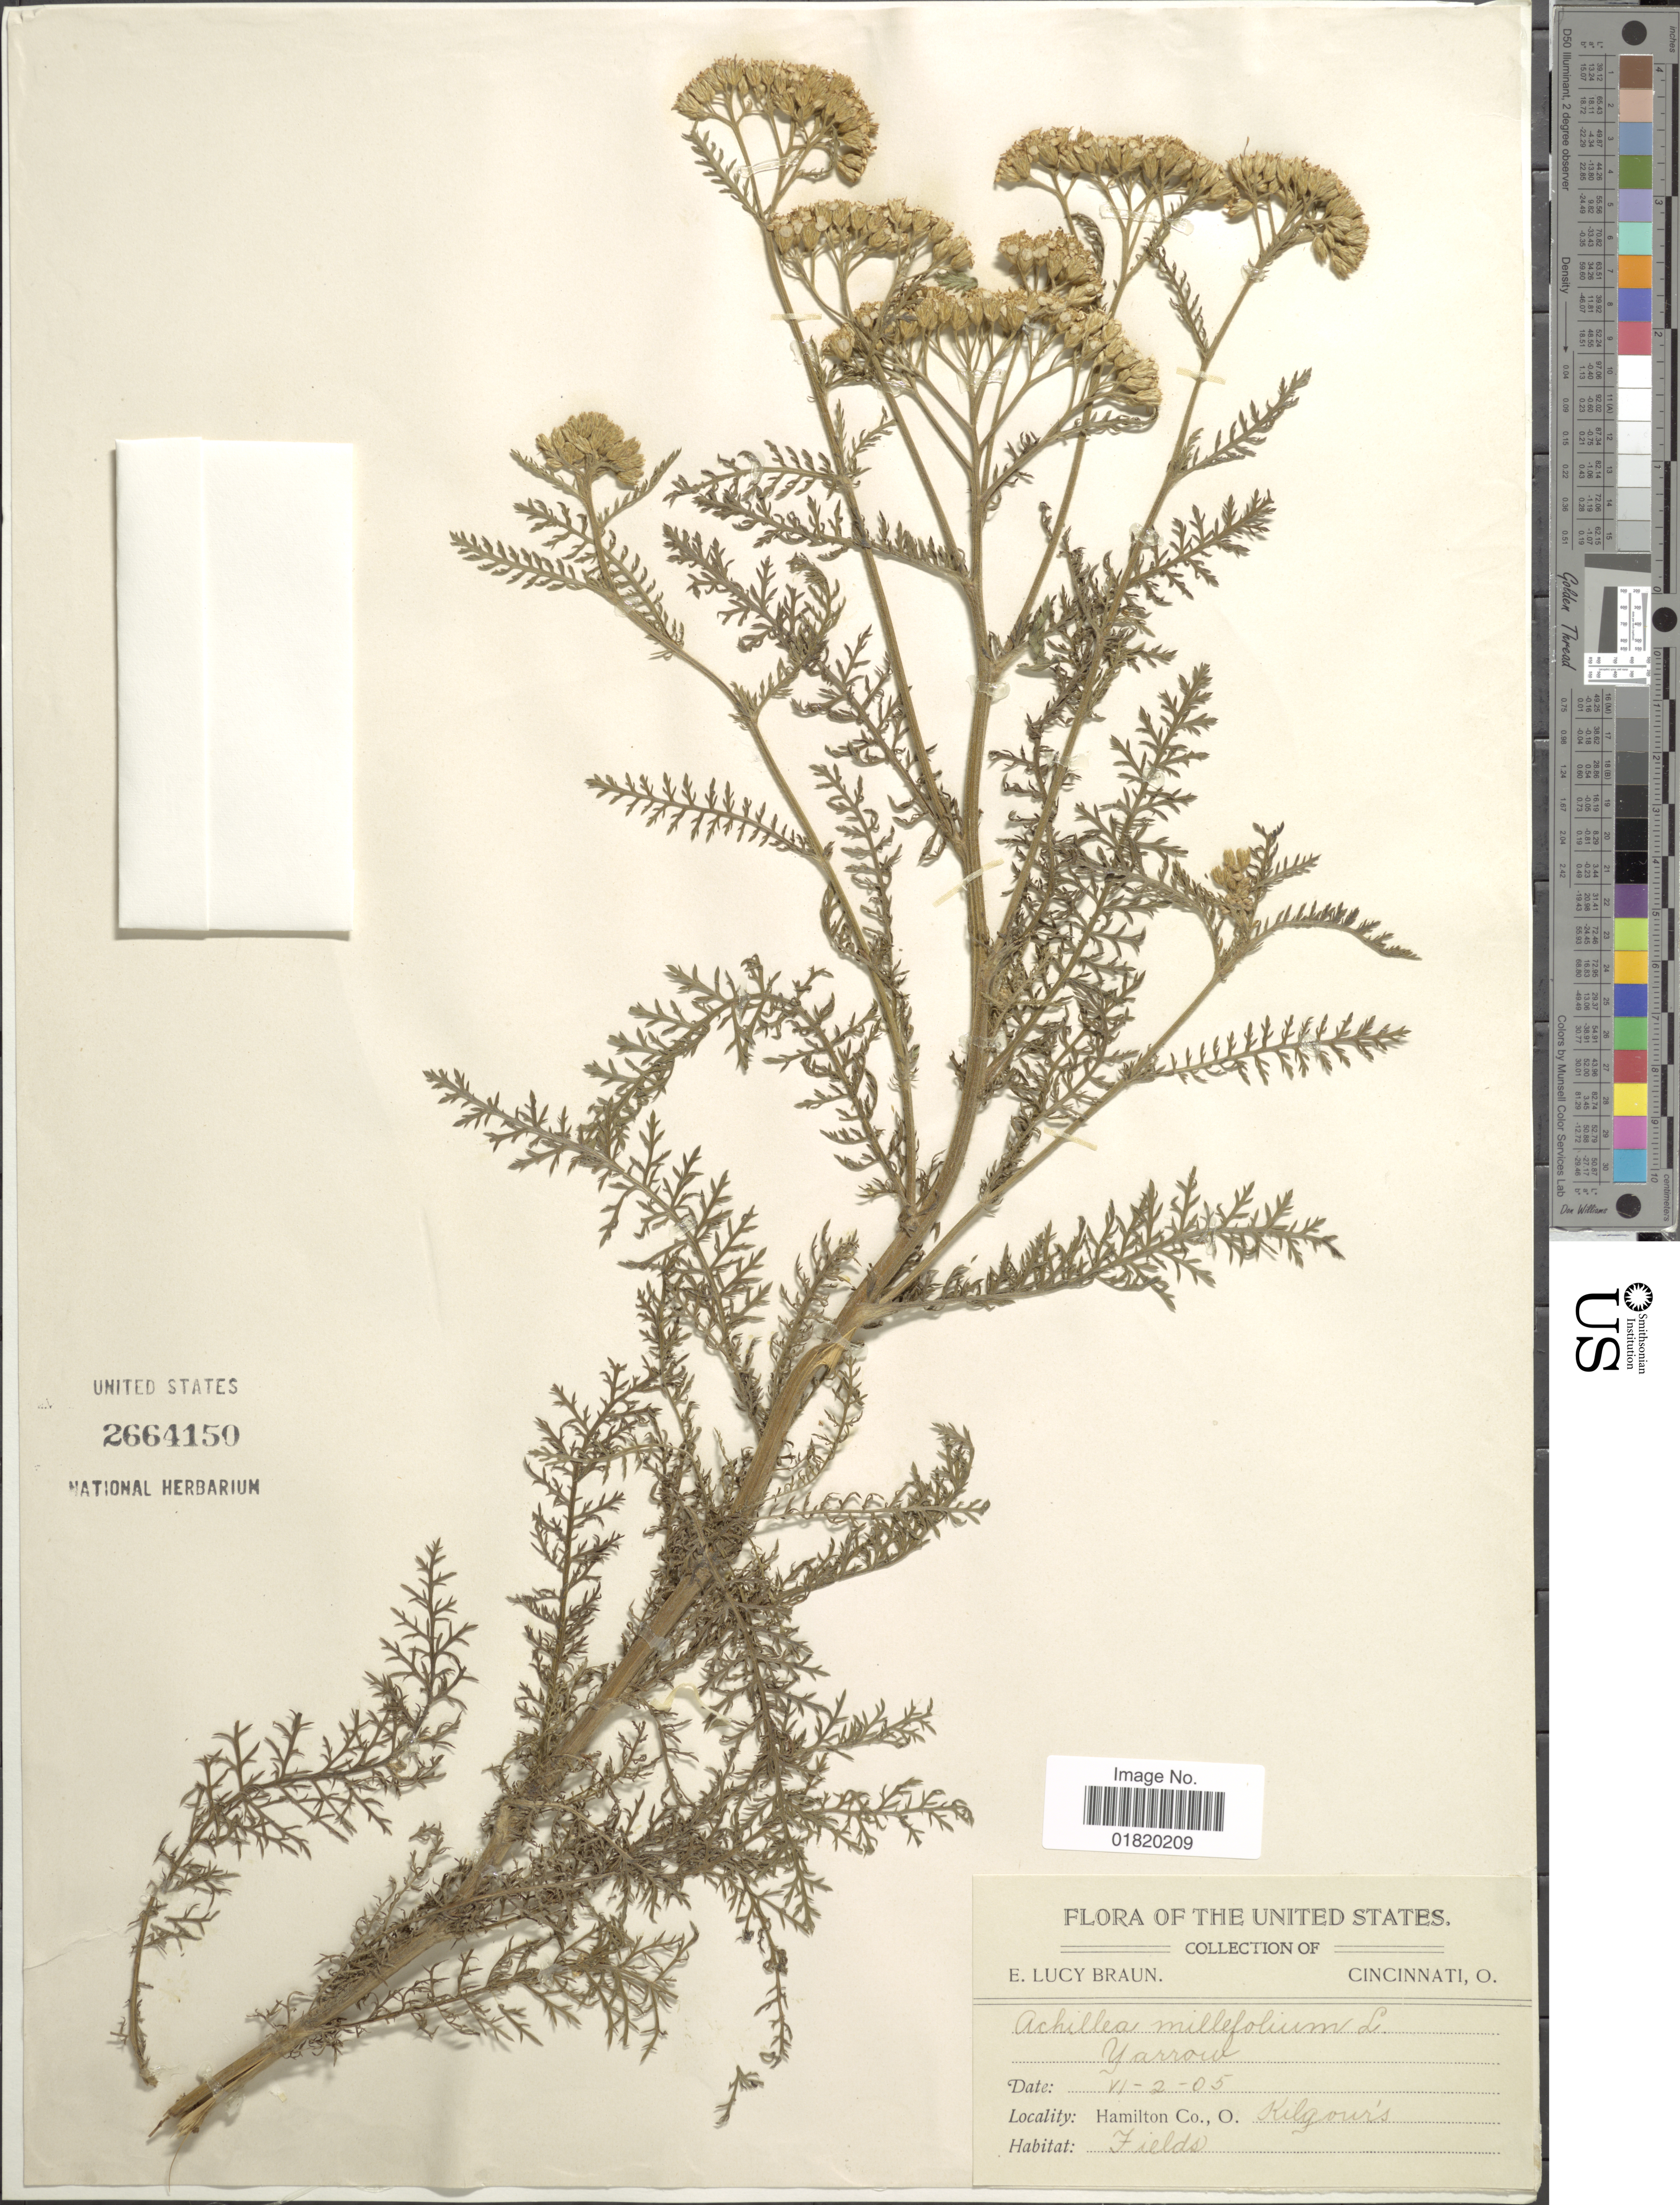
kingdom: Plantae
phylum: Tracheophyta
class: Magnoliopsida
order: Asterales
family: Asteraceae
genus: Achillea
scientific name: Achillea millefolium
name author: L.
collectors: E. L. Braun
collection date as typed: Transcribed d/m/y: 2/6/5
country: United States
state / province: Ohio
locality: Hamilton Co. Kilgour's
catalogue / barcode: US 2664150